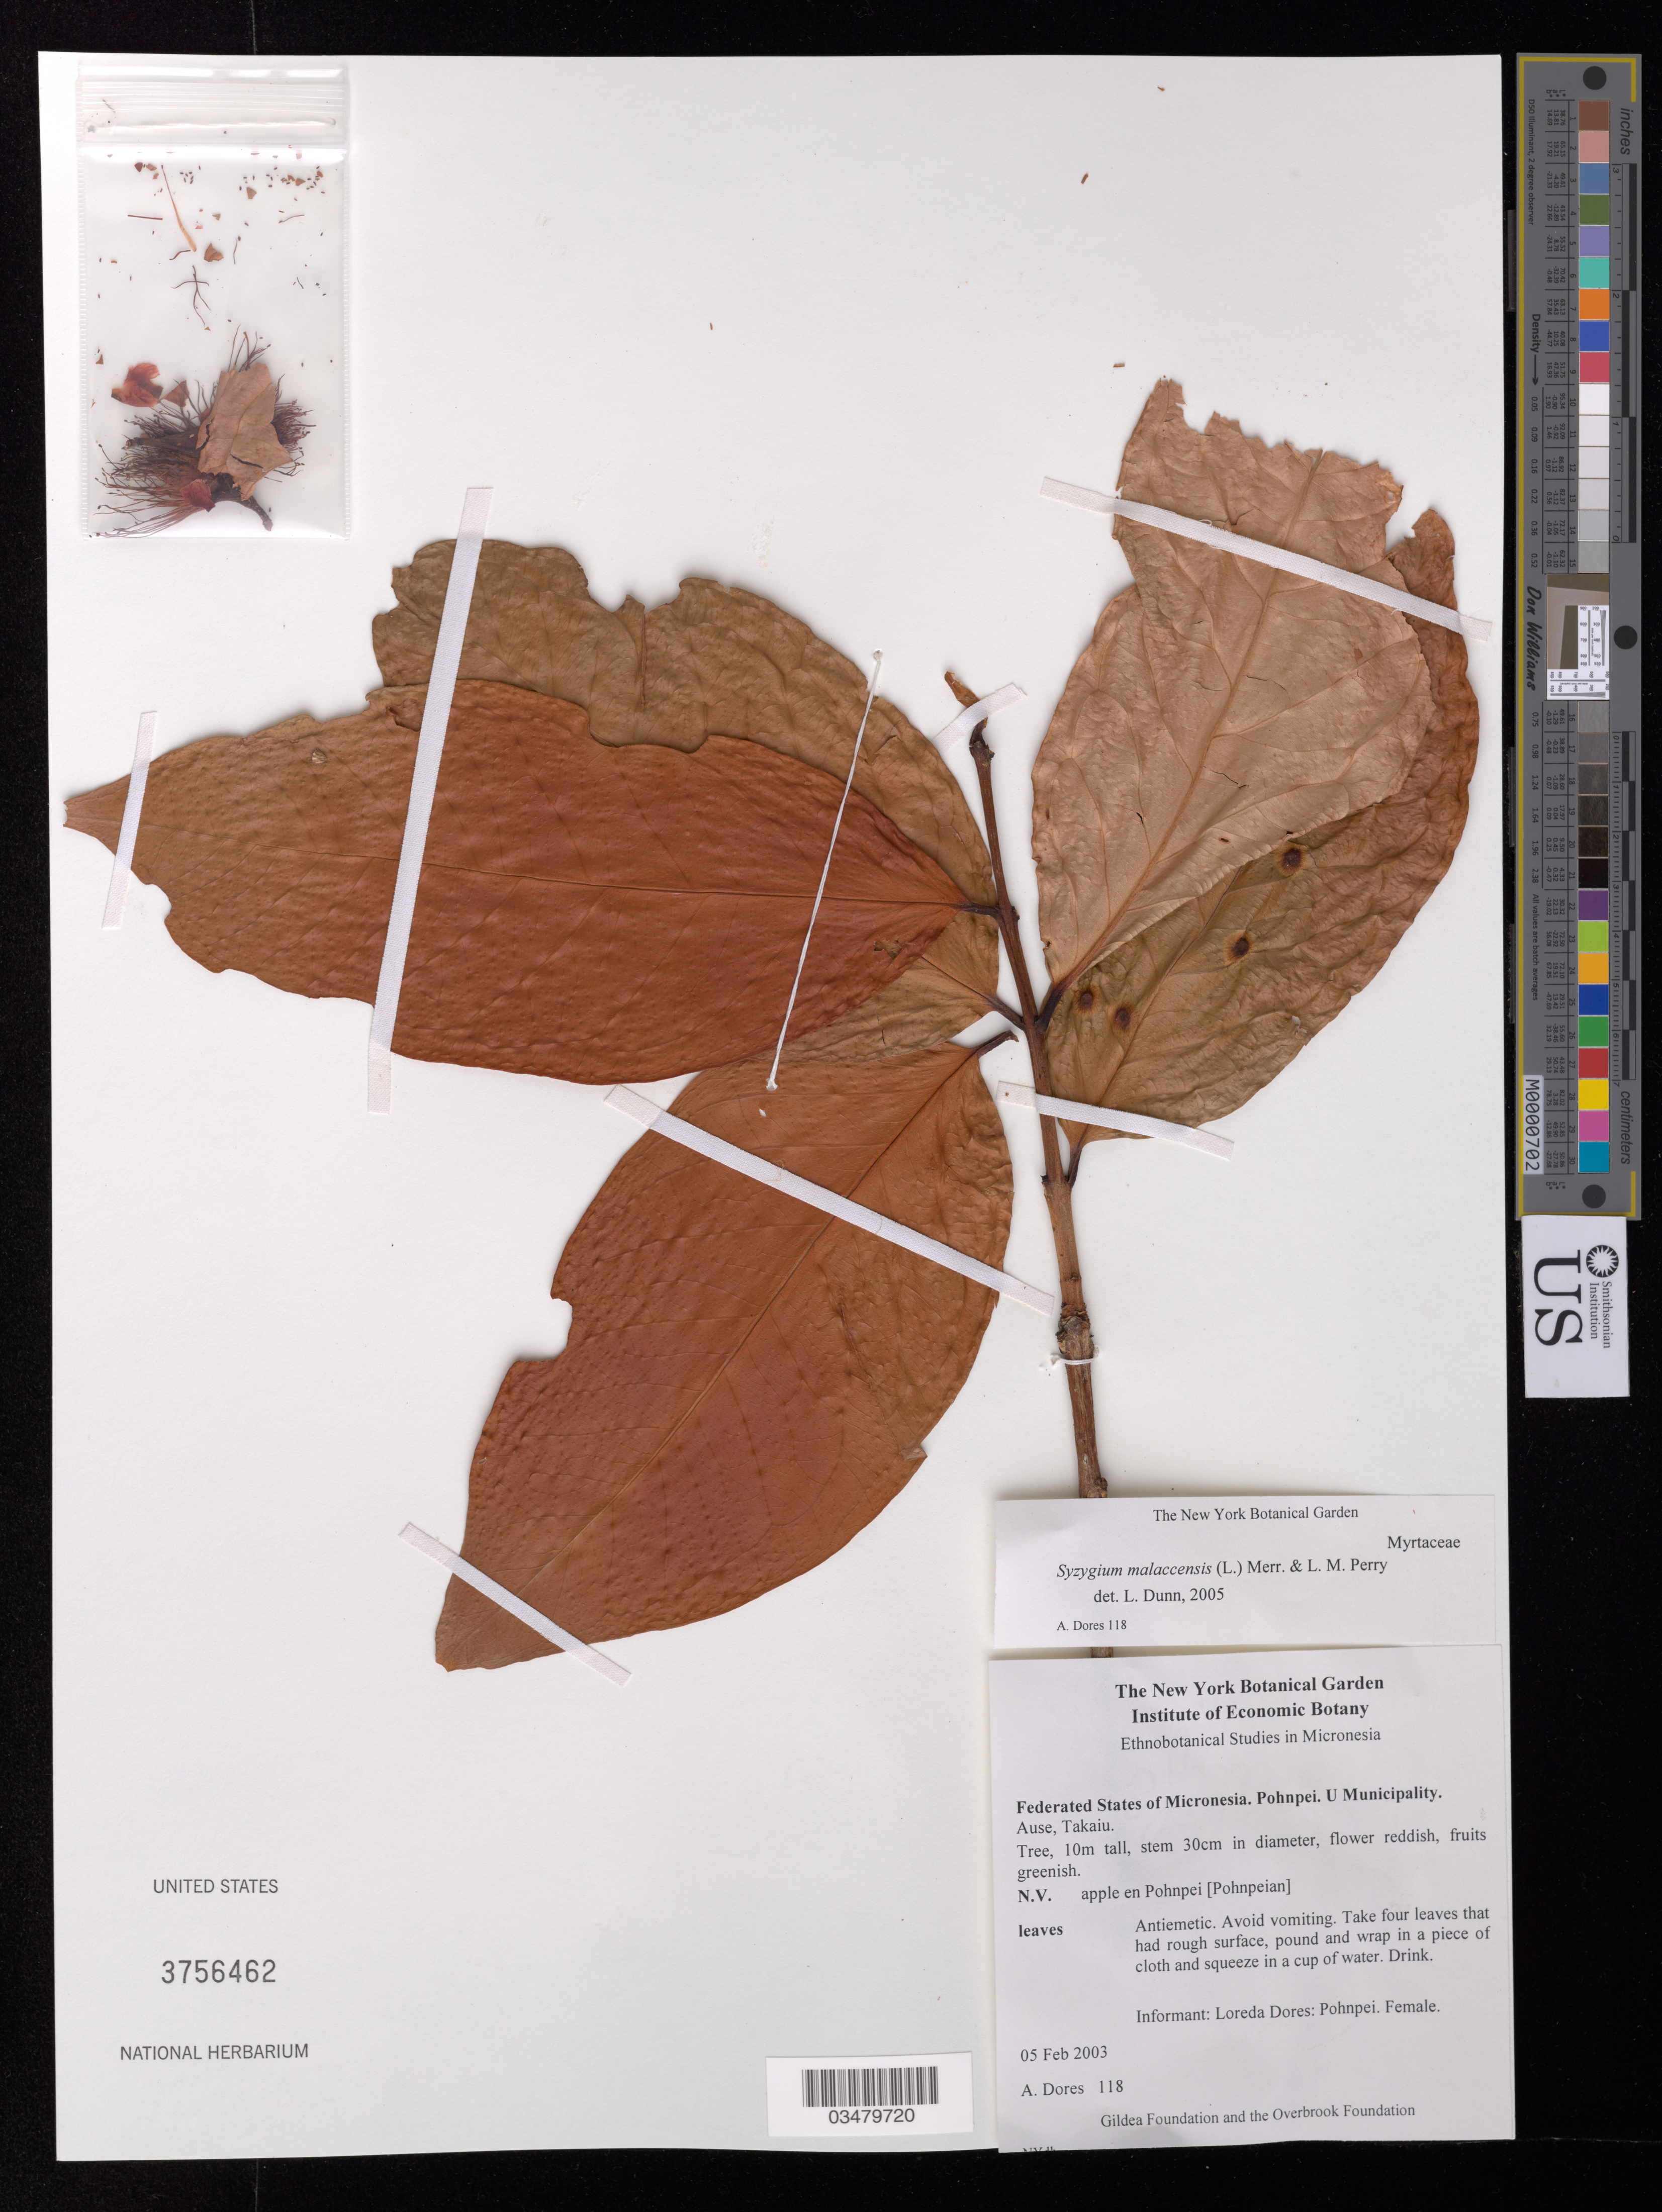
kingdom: Plantae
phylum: Tracheophyta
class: Magnoliopsida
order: Myrtales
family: Myrtaceae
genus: Syzygium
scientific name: Syzygium malaccense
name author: (L.) Merr. & L.M. Perry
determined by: Dunn, L.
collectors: A. Dores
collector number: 118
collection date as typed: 5 Feb 2003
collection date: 2003-02-05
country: Micronesia, Federated States of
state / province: Pohnpei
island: Pohnpei [Ponape]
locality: U Municipality, Ause, Takaiu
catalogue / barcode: US 3756462